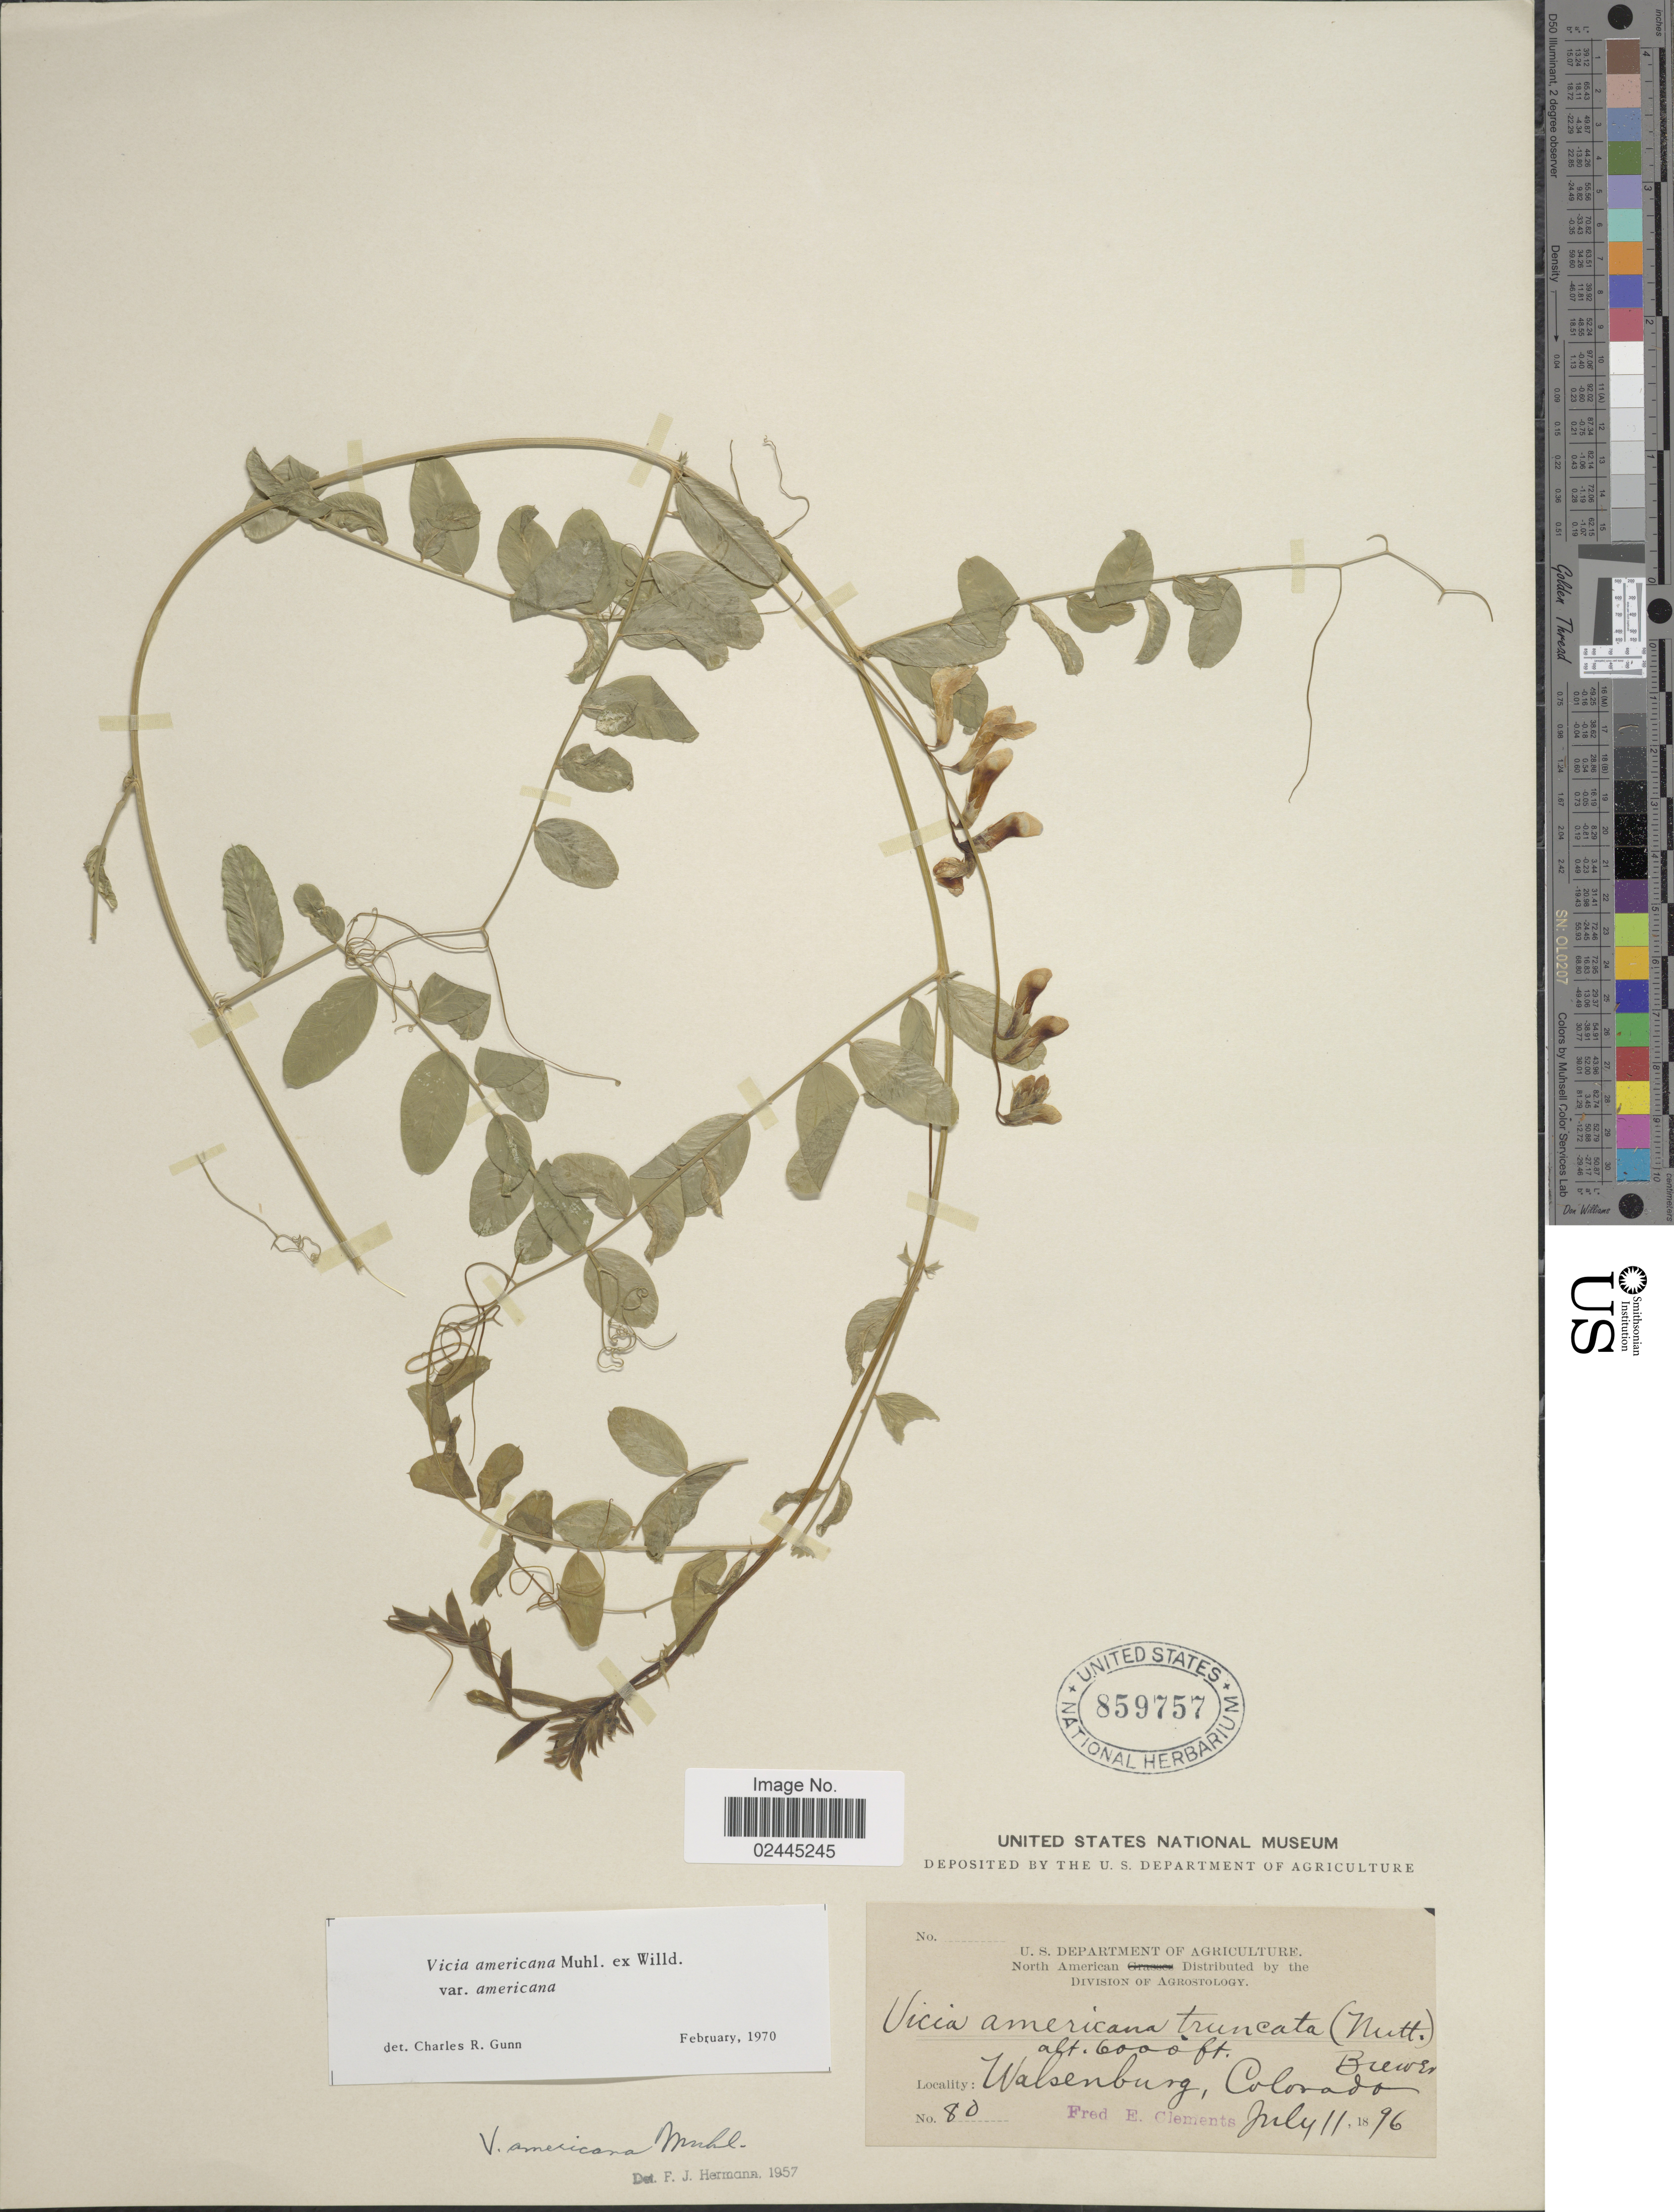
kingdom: Plantae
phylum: Tracheophyta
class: Magnoliopsida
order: Fabales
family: Fabaceae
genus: Vicia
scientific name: Vicia americana var. americana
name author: Muhl. ex Willd.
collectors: F. E. Clements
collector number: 80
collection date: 1896-07-11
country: United States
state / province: Colorado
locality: Walsenburg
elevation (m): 1829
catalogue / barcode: US 859757